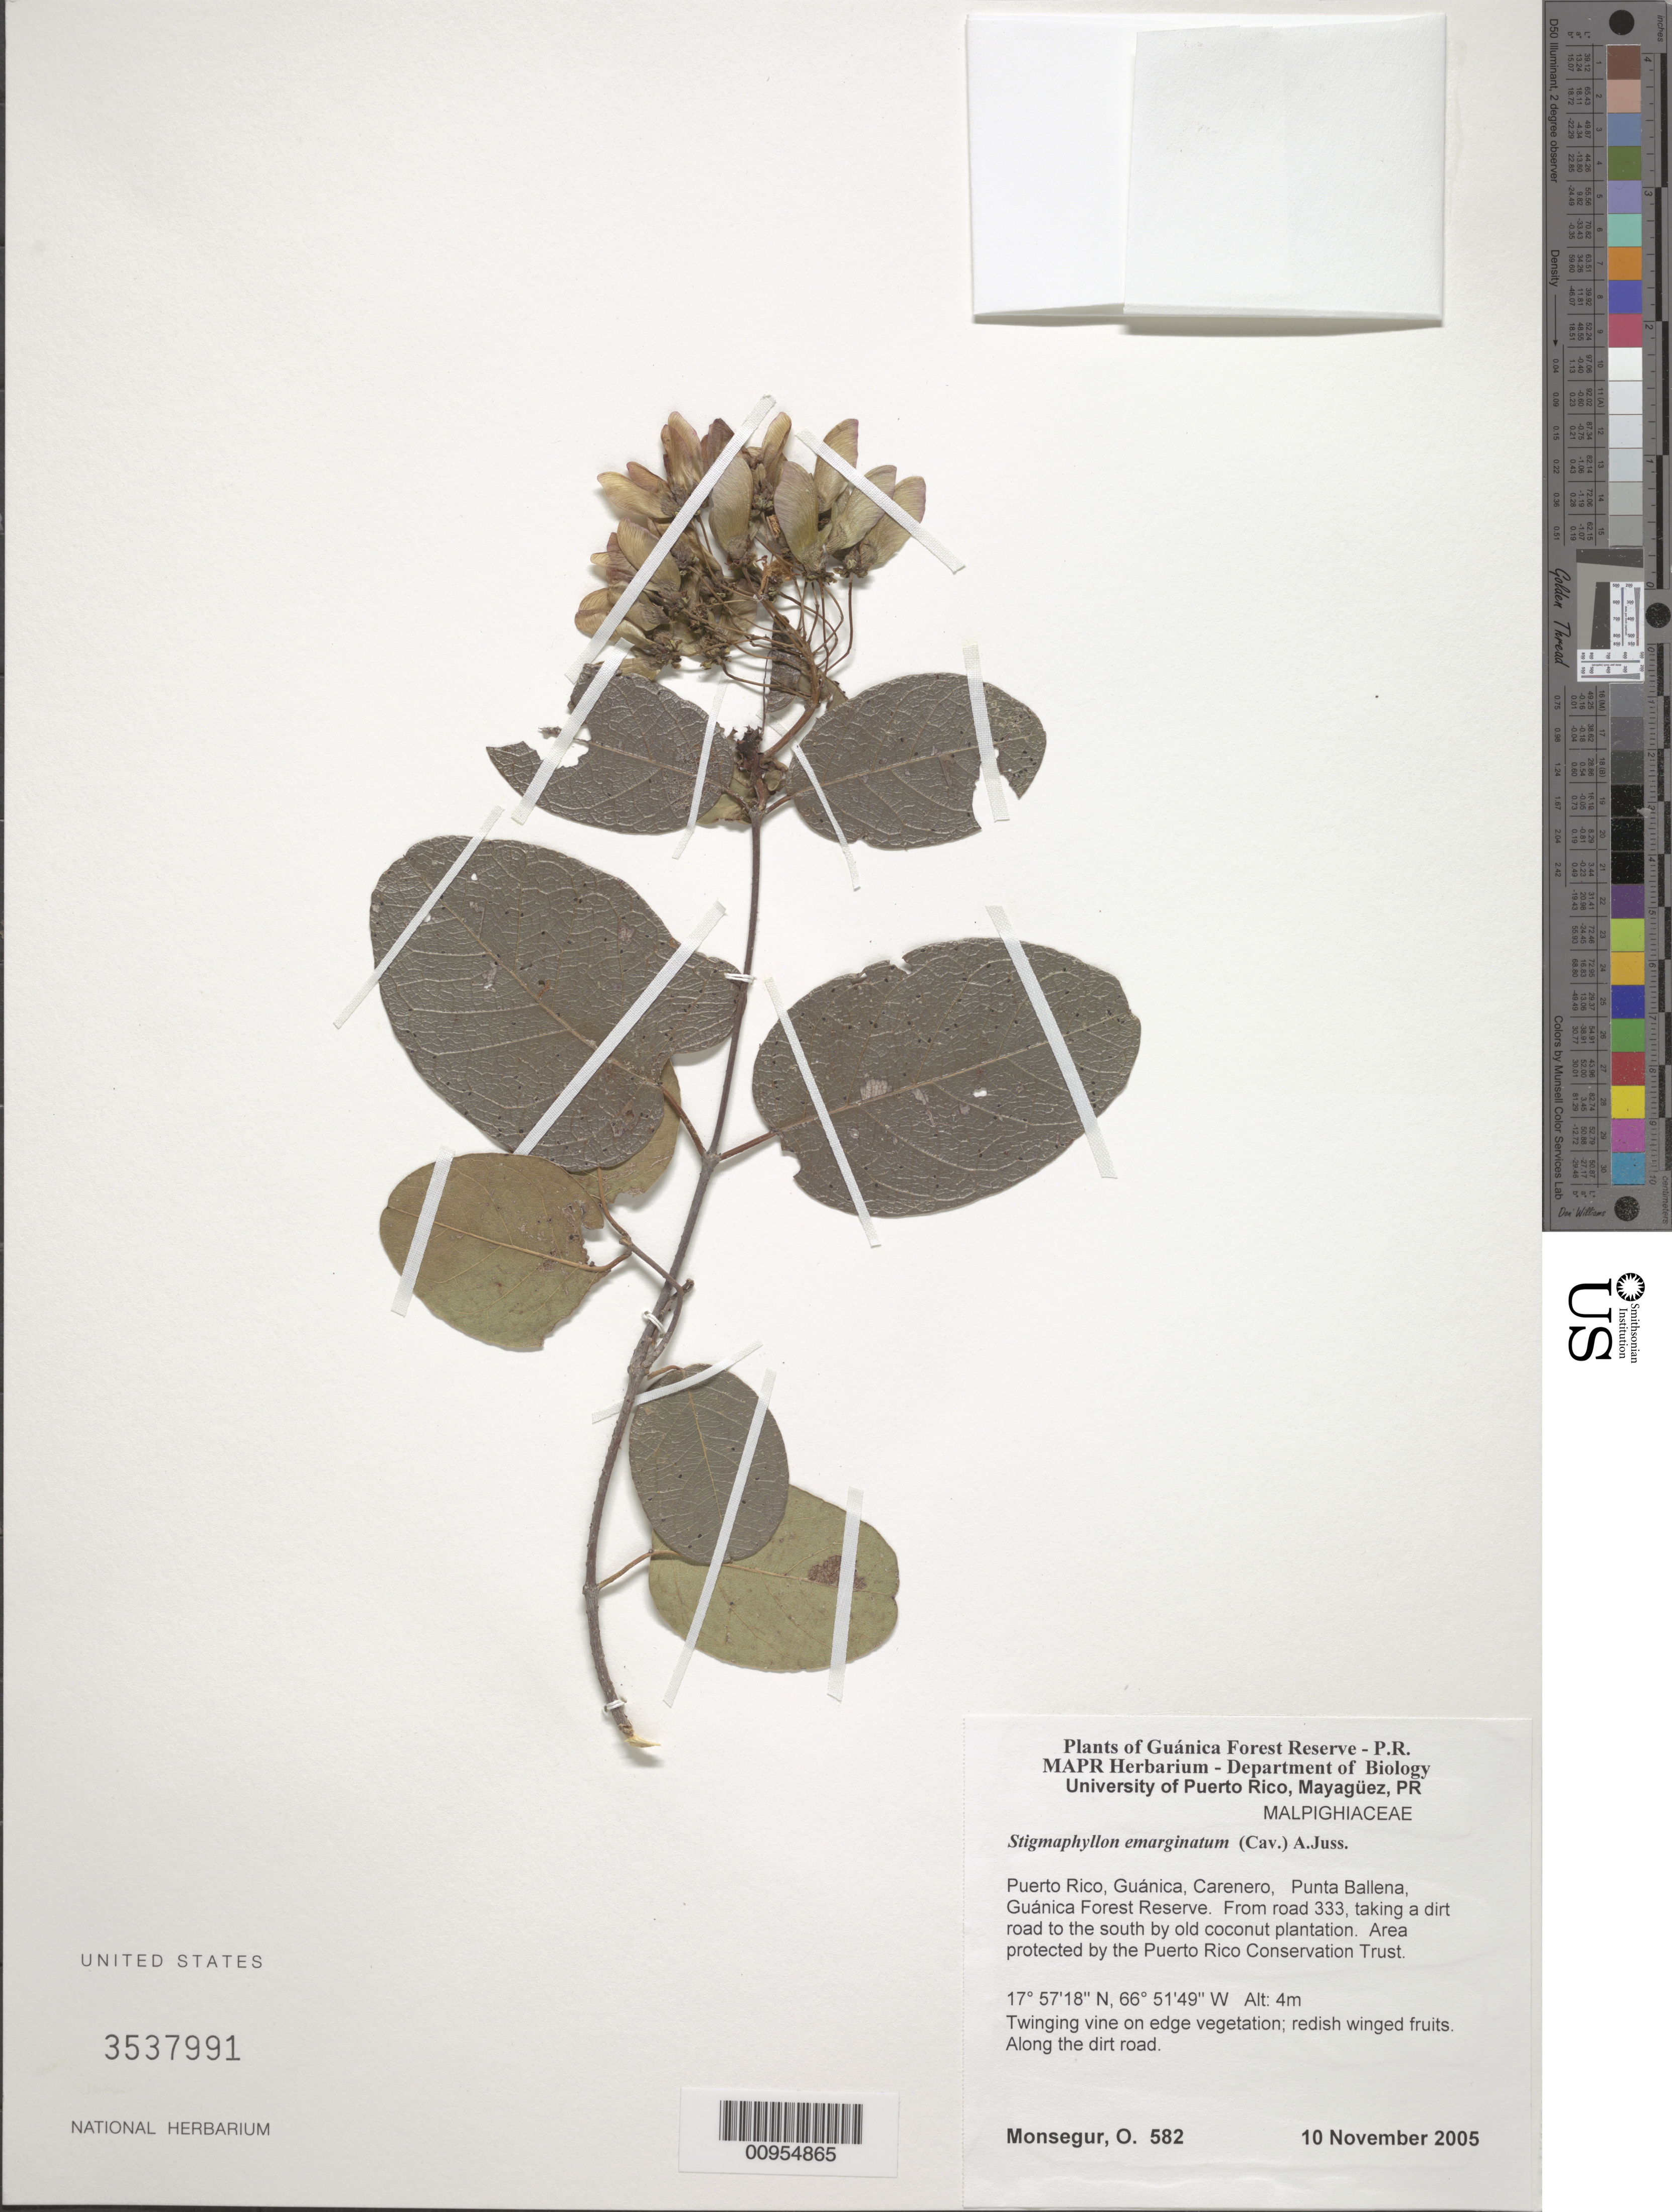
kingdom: Plantae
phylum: Tracheophyta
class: Magnoliopsida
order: Malpighiales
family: Malpighiaceae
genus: Stigmaphyllon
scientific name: Stigmaphyllon emarginatum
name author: (Cav.) A. Juss.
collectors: O. Monsegur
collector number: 582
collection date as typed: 10 Nov 2005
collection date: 2005-11-10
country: Puerto Rico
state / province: Guánica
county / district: Carenero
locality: Guánica Forest Reserve. Punta Ballena, from road 333, taking a dirt road to the south by old coconut plantation. Area protected by the Puerto Rico Conservation Trust.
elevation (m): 4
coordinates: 17.57176, 66.51485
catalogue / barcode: US 3537991